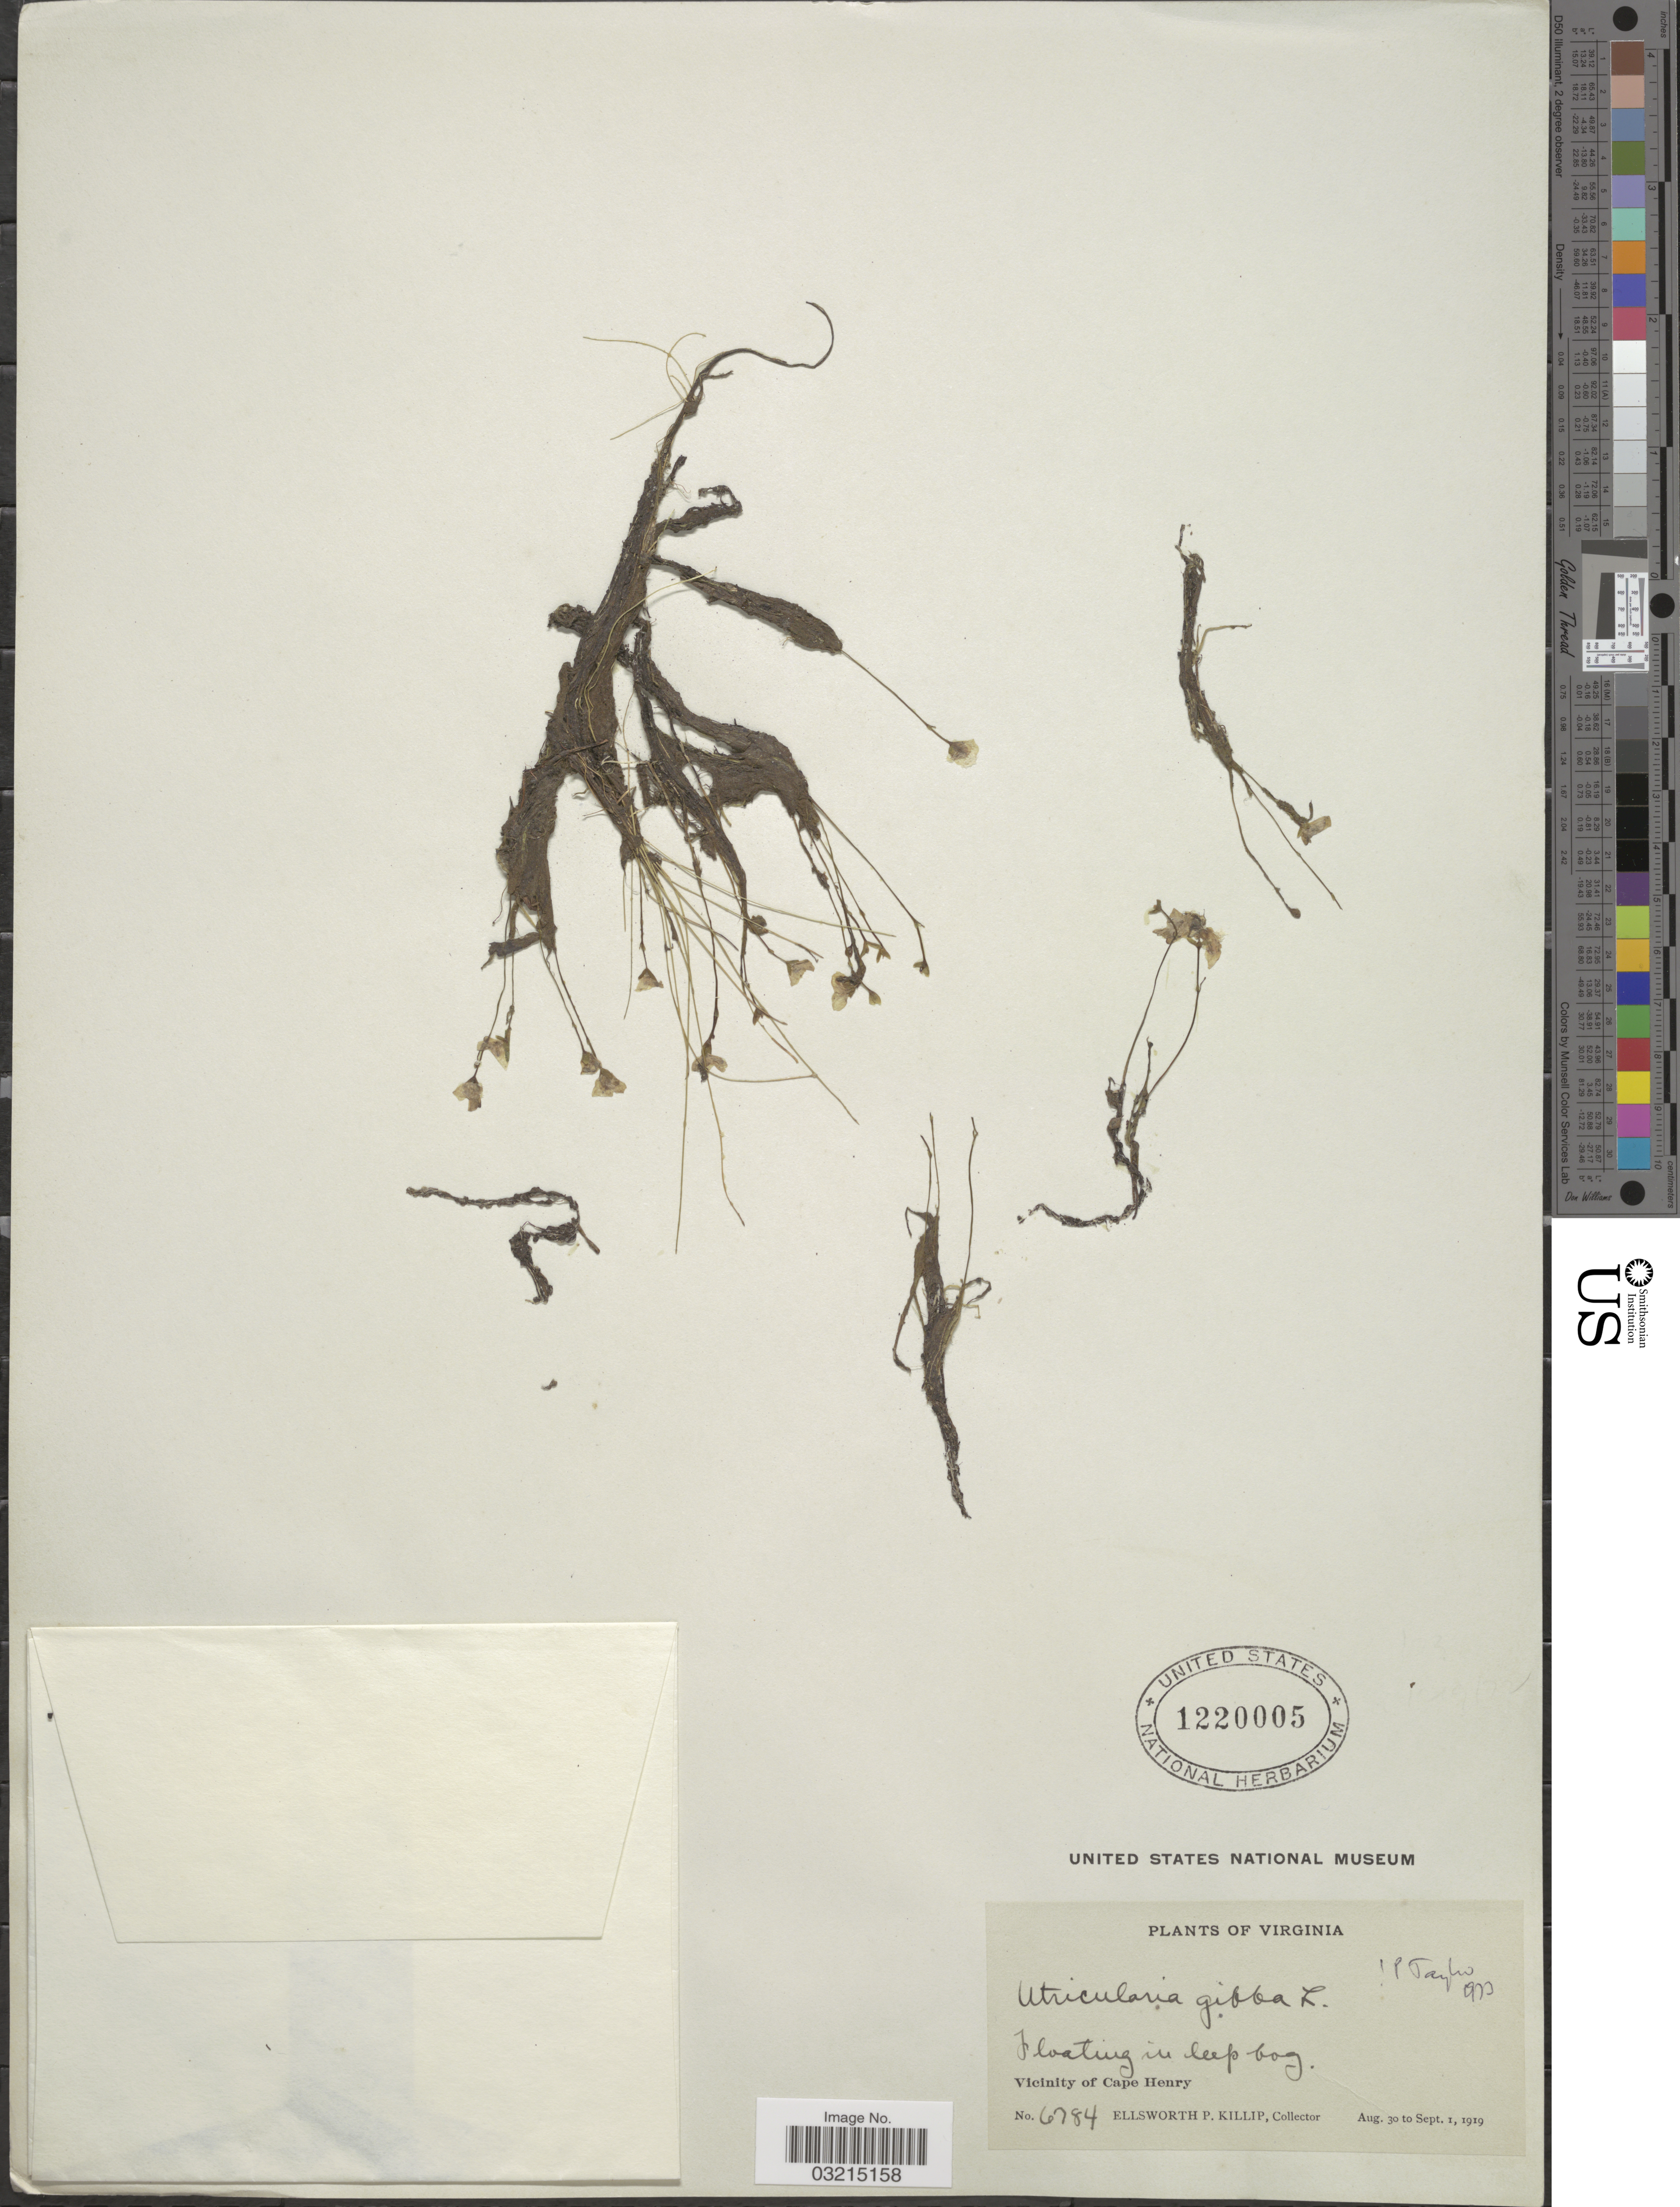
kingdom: Plantae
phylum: Tracheophyta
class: Magnoliopsida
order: Lamiales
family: Lentibulariaceae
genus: Utricularia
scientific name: Utricularia gibba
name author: L.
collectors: E. P. Killip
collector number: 6784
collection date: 1919-08-30/1919-09-01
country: United States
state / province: Virginia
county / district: City of Virginia Beach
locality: Vicinity of Cape Henry.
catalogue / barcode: US 1220005